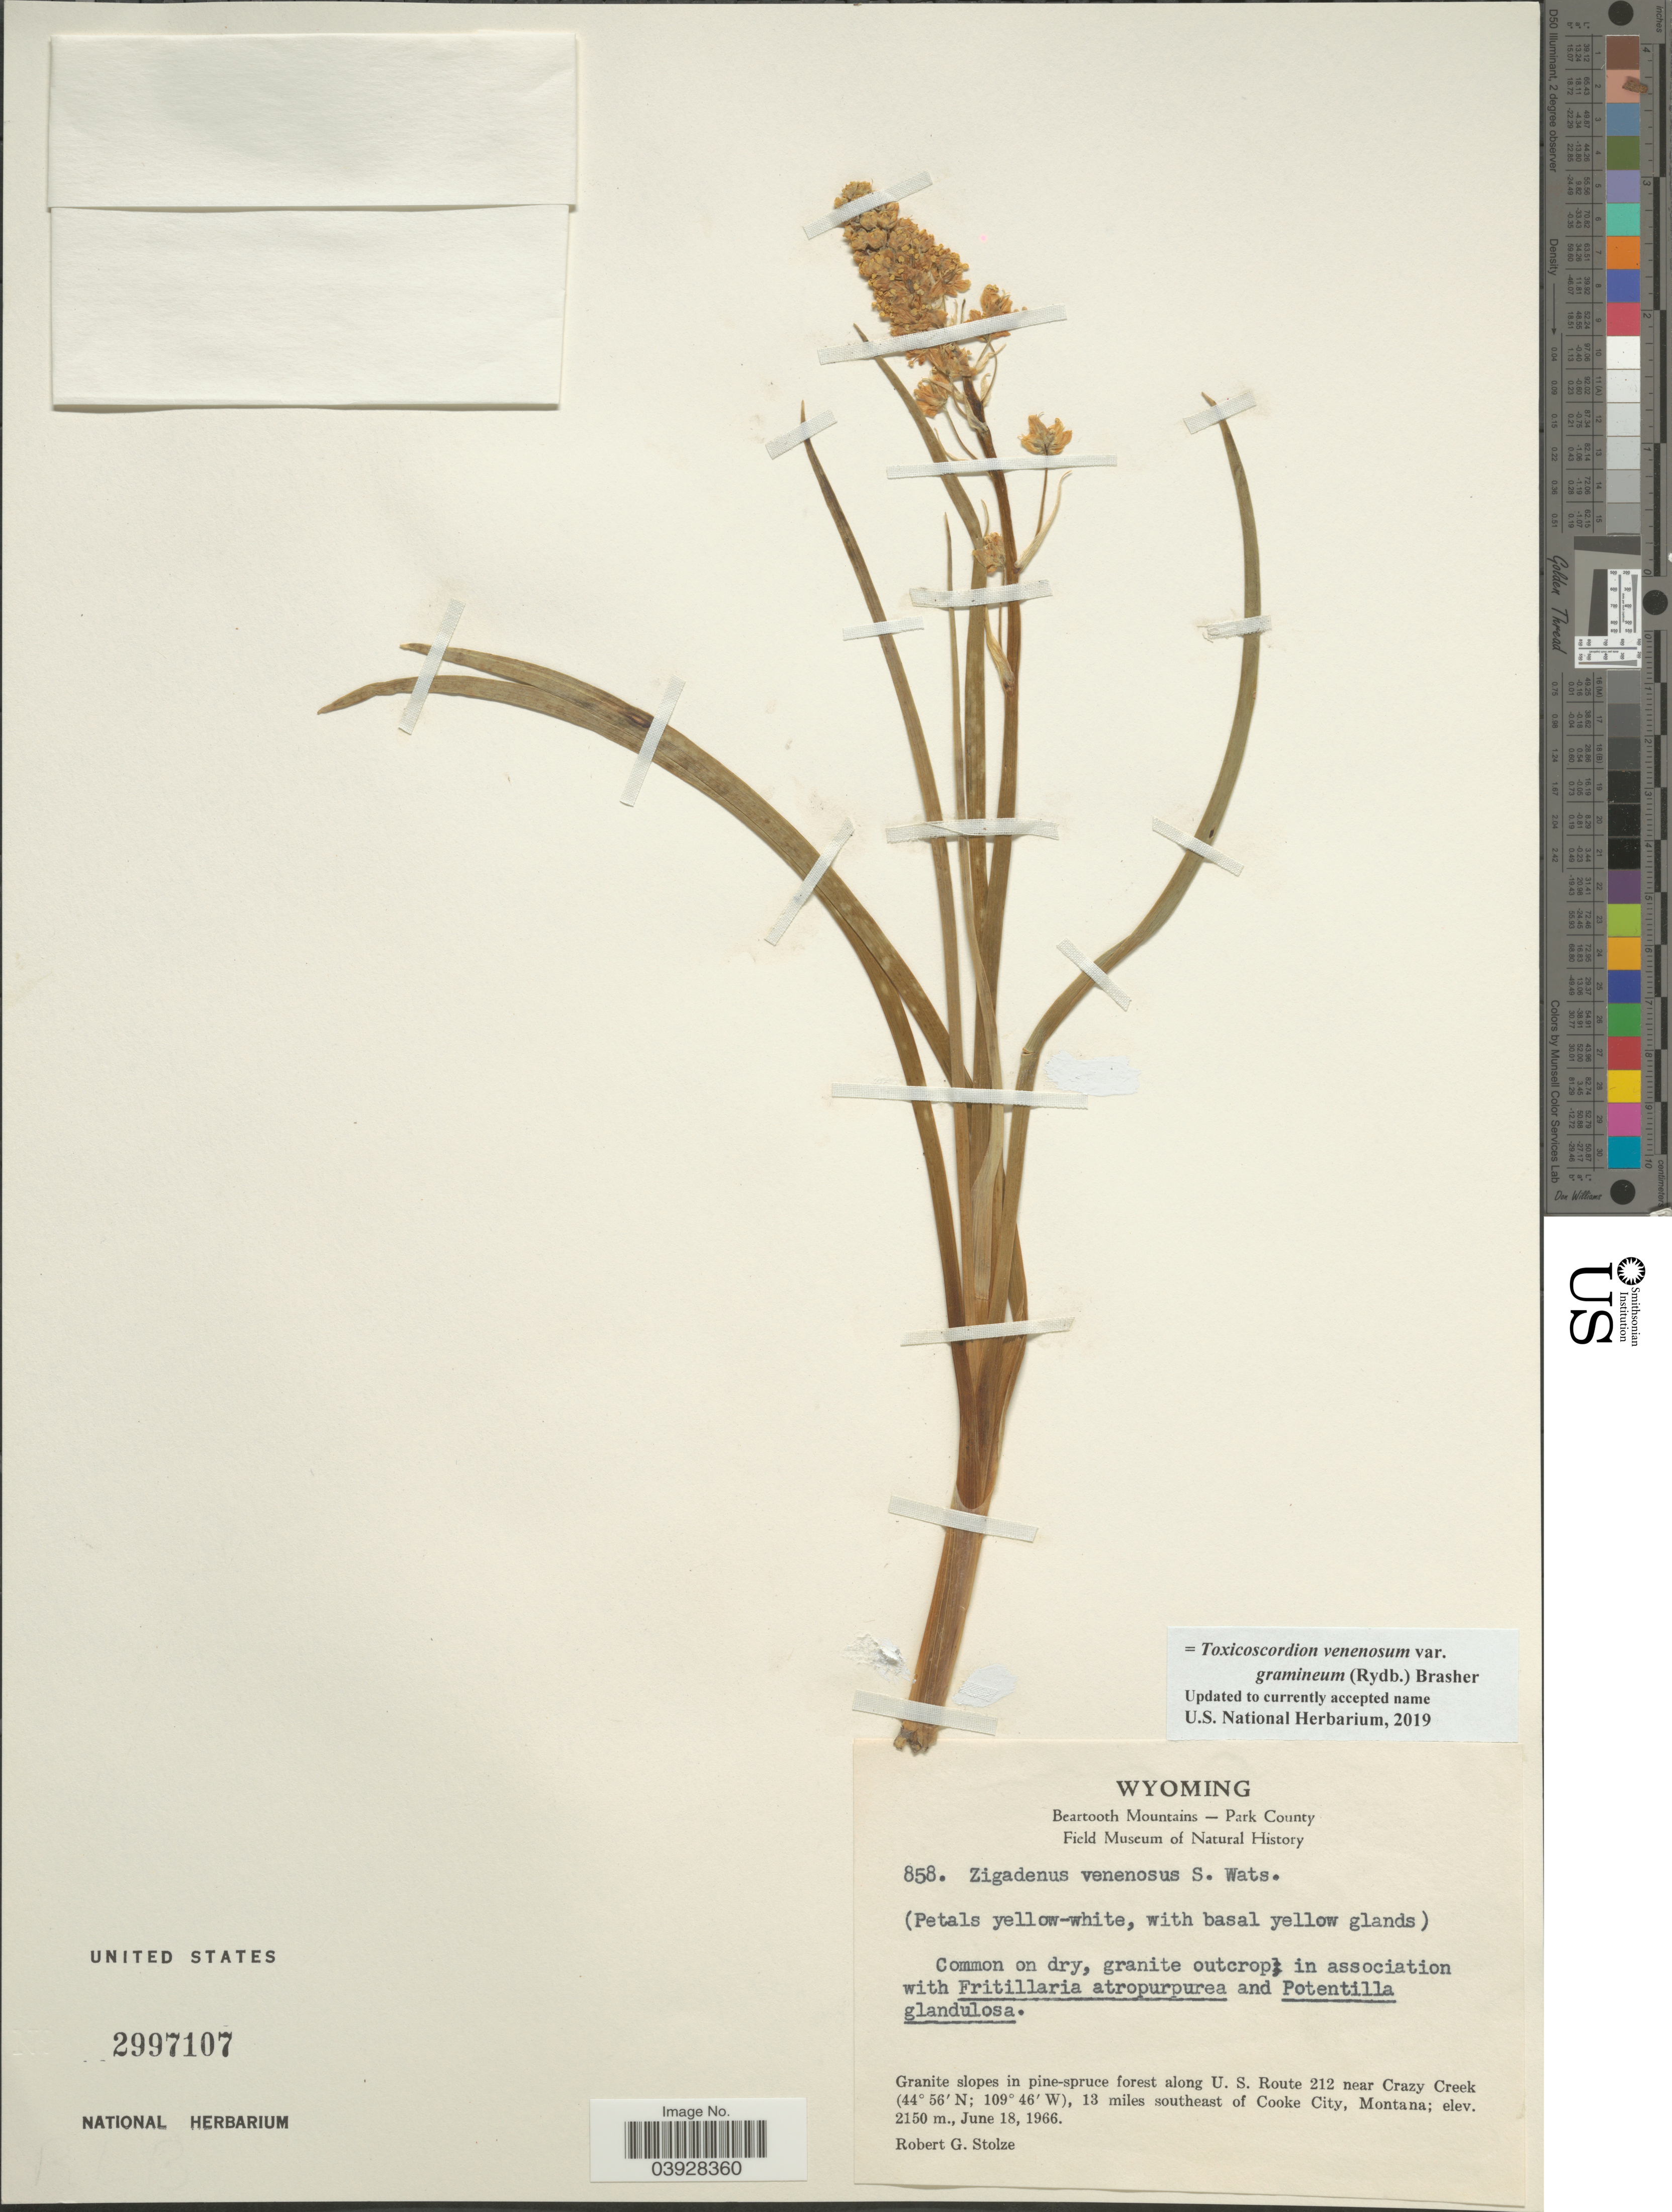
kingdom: Plantae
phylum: Tracheophyta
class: Liliopsida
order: Liliales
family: Melanthiaceae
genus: Toxicoscordion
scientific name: Toxicoscordion venenosum var. gramineum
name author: (Rydb.) Brasher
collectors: R. G. Stolze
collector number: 858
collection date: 1966-06-18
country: United States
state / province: Wyoming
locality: Beartooth Mountains - Park County. Granite slopes in pine-spruce forest along U.S. Route 212 near Crazy Creek, 13 miles southeast of Cooke City.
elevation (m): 2150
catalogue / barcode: US 2997107